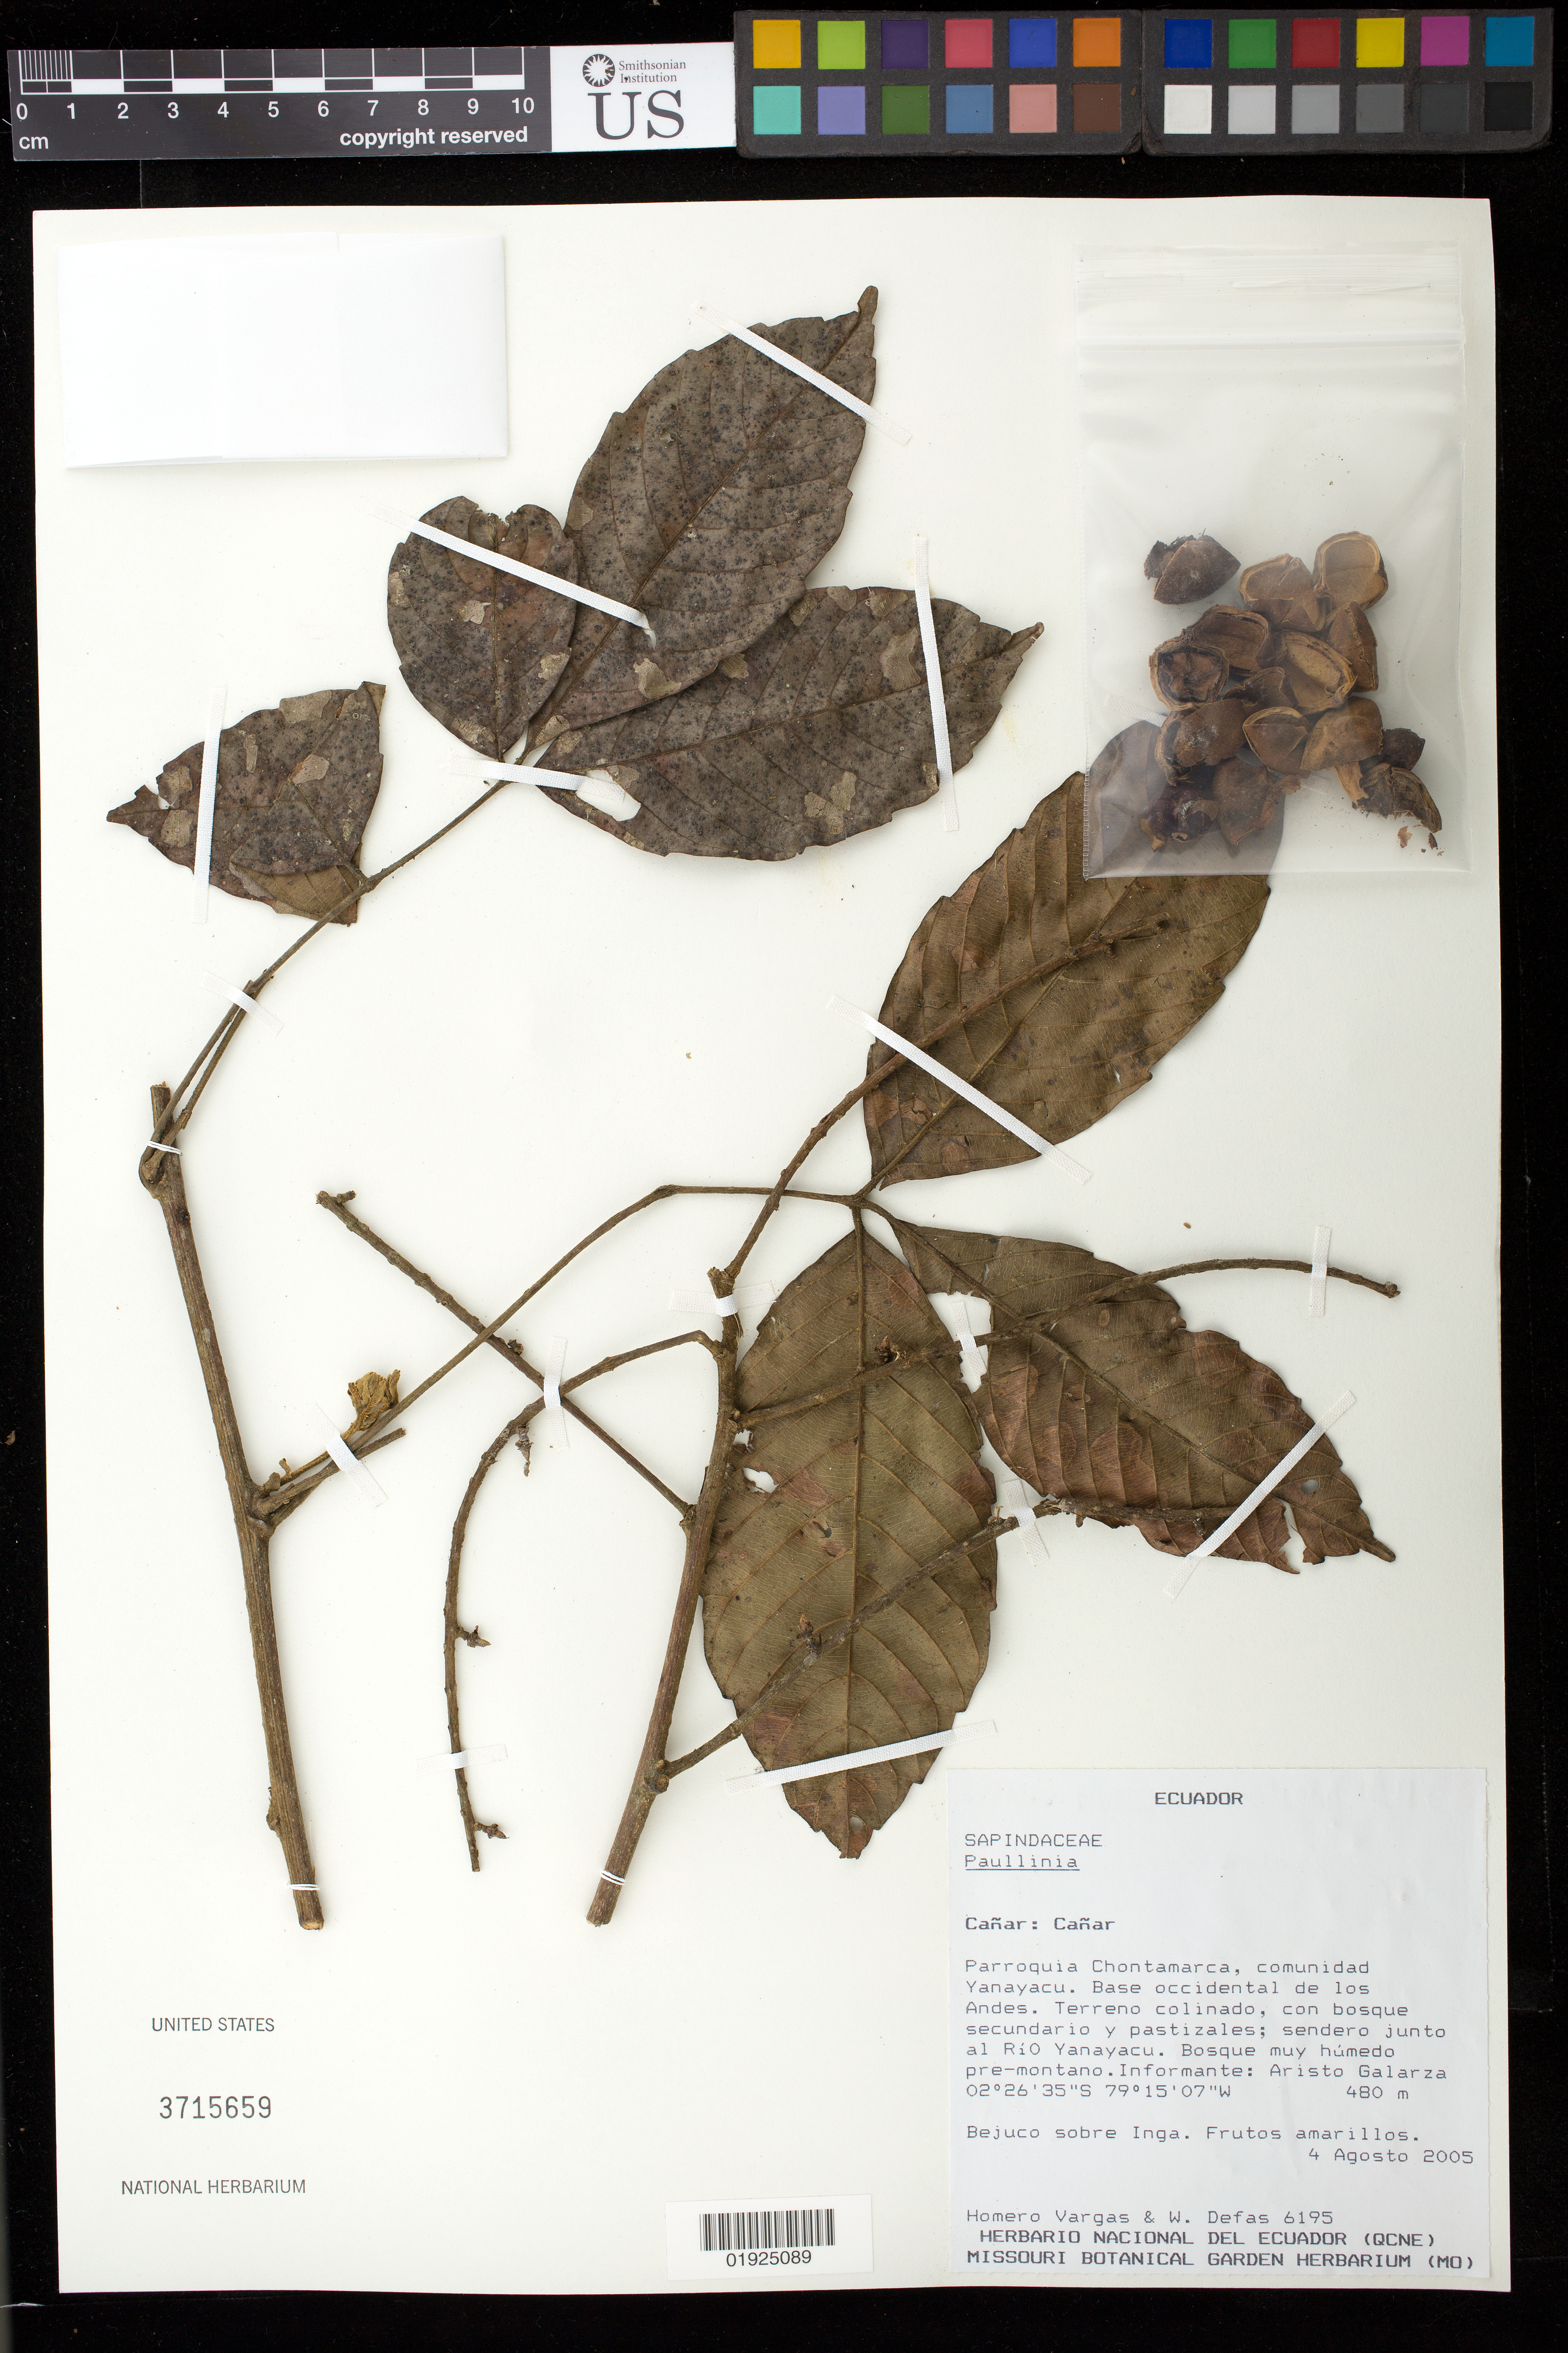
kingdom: Plantae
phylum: Tracheophyta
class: Magnoliopsida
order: Sapindales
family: Sapindaceae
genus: Paullinia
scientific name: Paullinia capreolata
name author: (Aubl.) Radlk.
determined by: Acevedo-Rodríguez, P.; Somner, G. V.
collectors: H. Vargas & W. Defas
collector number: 6195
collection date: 2005-08-04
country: Ecuador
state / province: Cañar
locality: Cañar. Parroquia Chontamarca, comunidad Yanayacu. Base occidental de los Andes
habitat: Terreno colinado, con bosque secundario y pastaizles; sendero junto al Río Yanayacu. Bosque muy húmedo pre-montano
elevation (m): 480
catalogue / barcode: US 3715659